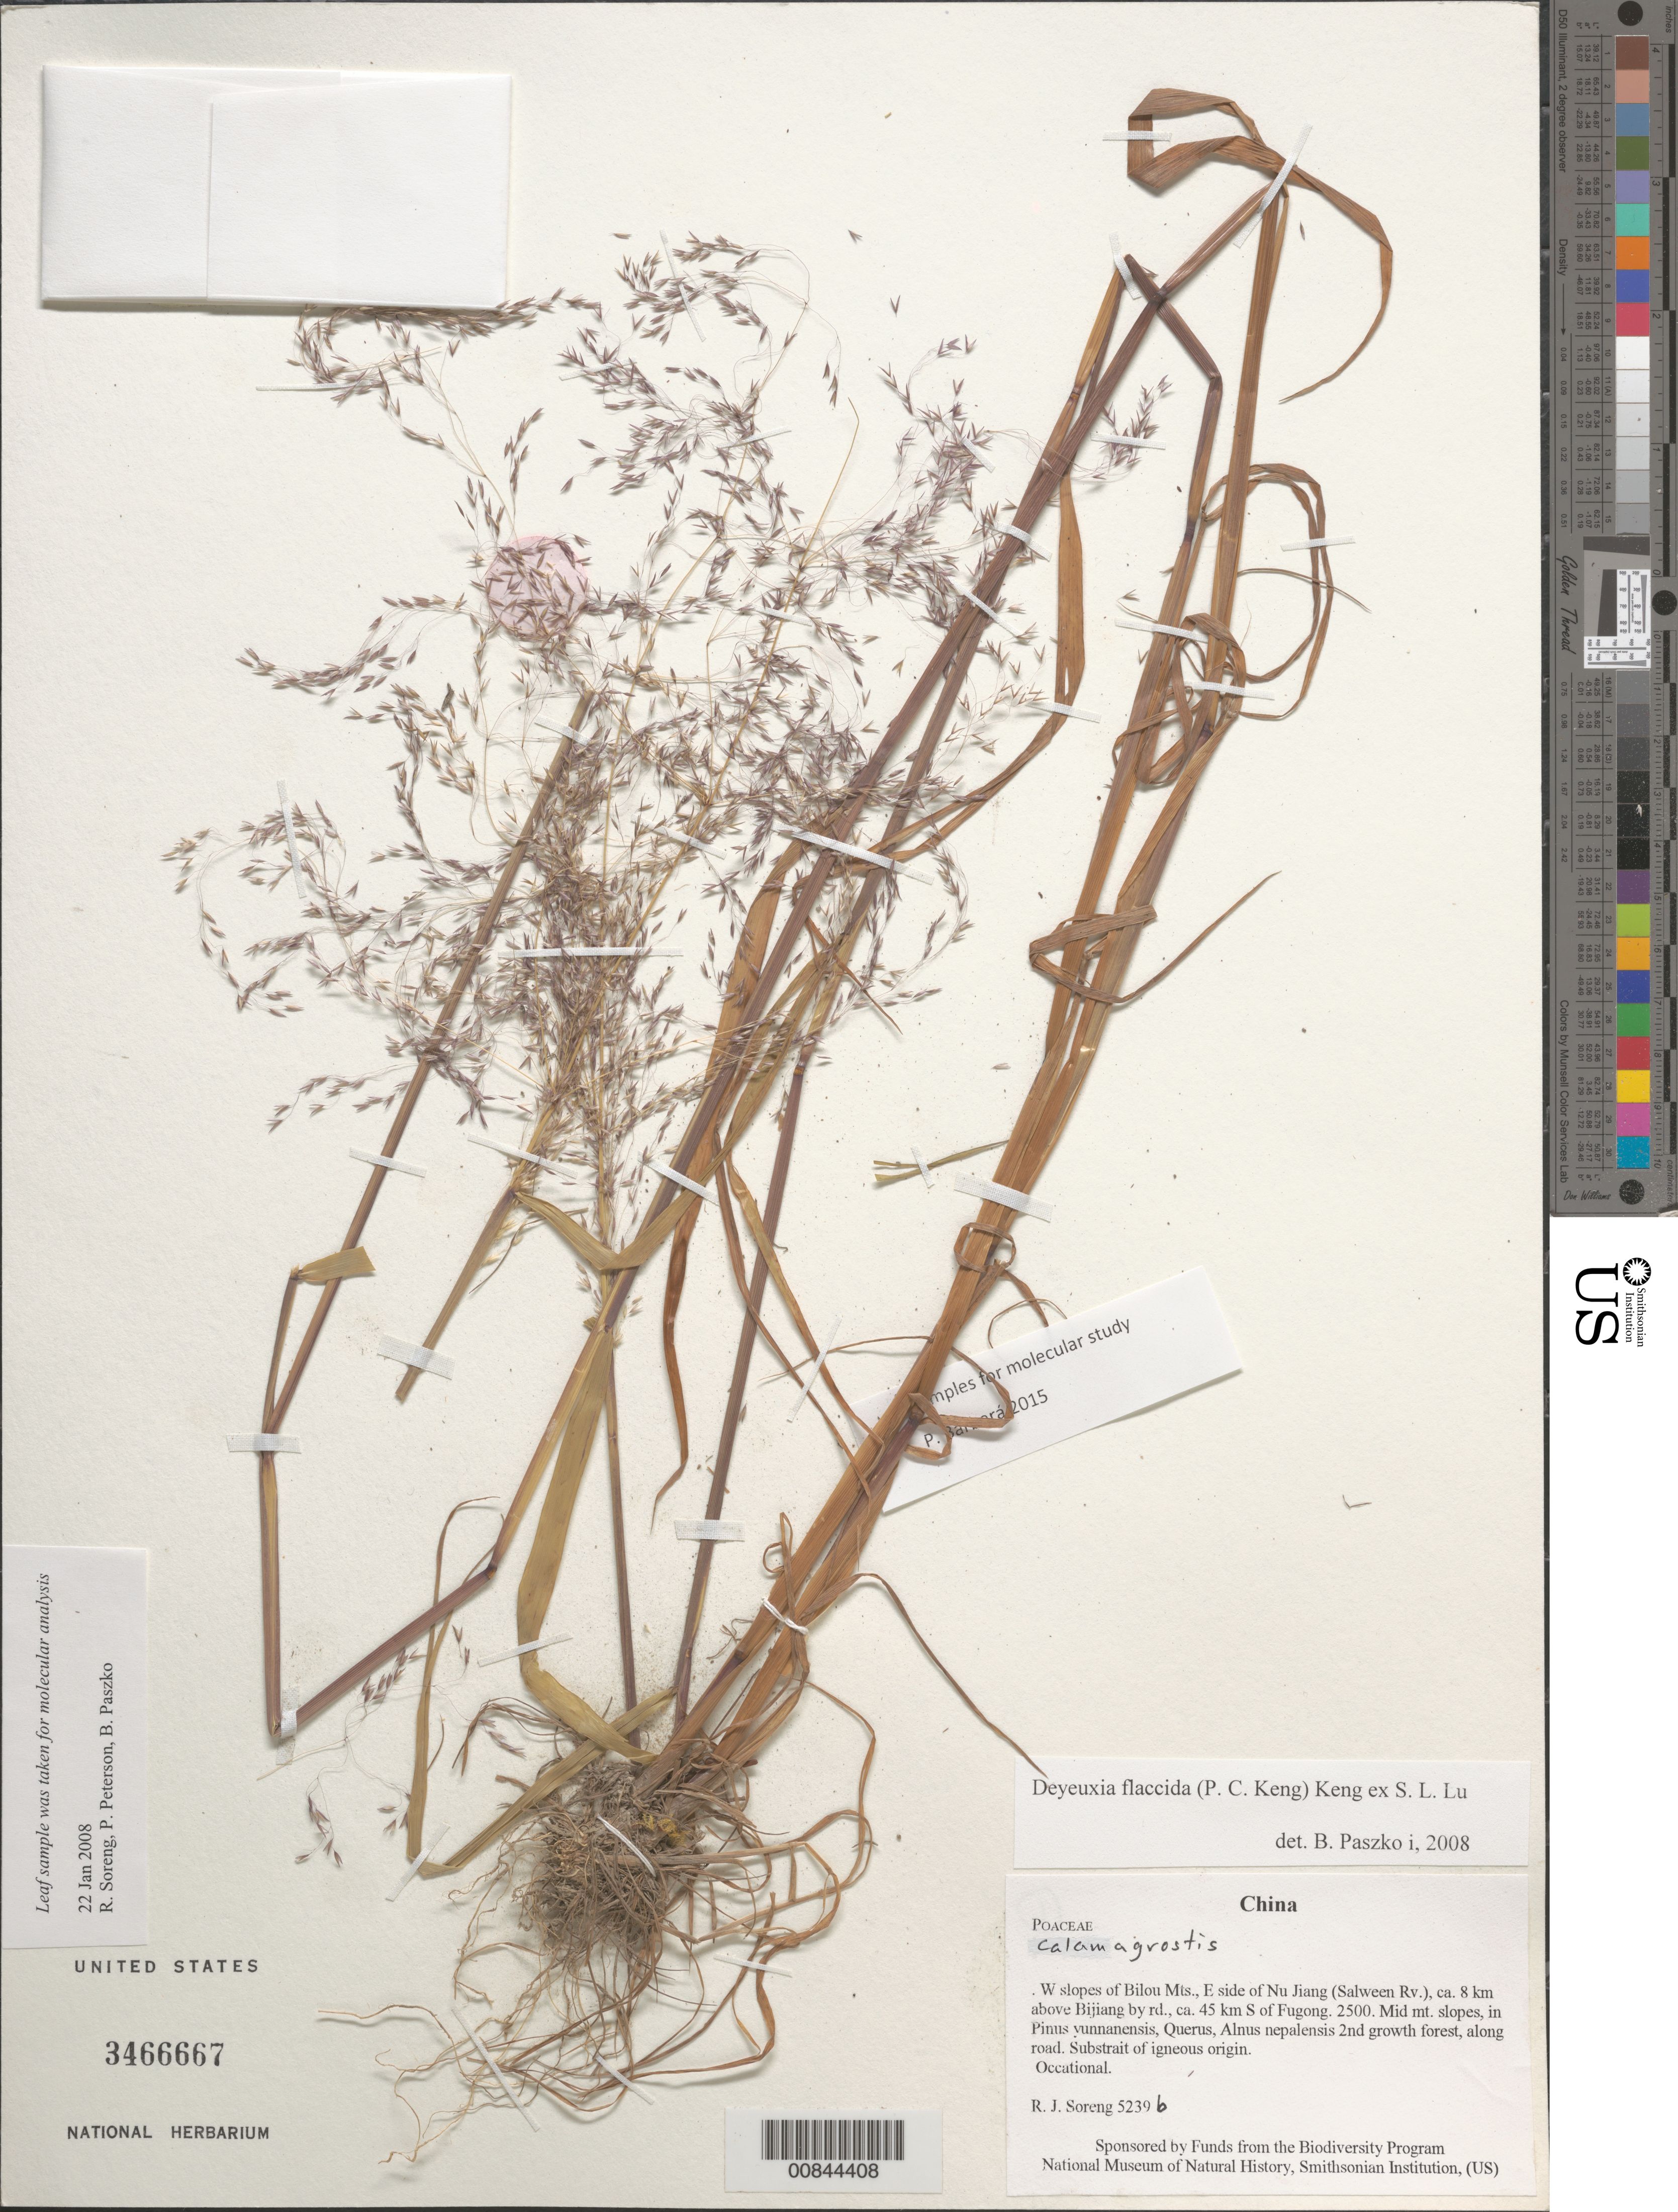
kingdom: Plantae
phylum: Tracheophyta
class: Liliopsida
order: Poales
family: Poaceae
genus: Deyeuxia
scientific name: Deyeuxia diffusa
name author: Keng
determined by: Paszko, B.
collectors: R. J. Soreng, P. M. Peterson & Sun Hang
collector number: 5239b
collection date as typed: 08 Sep 1997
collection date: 1997-09-08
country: China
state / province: Yunnan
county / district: Fugong (N 1/2 Bijiang)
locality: W slopes of Bilou Mts., E side of Nu Jiang (Salween Rv.), ca. 8 km above Bijiang by rd., ca. 45 km S of Fugong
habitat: Mid mt. slopes, in Pinus yunnanensis, Querus, Alnus nepalensis 2nd growth forest, along road. Substrait of igneous origin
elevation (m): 2500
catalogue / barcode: US 3466667